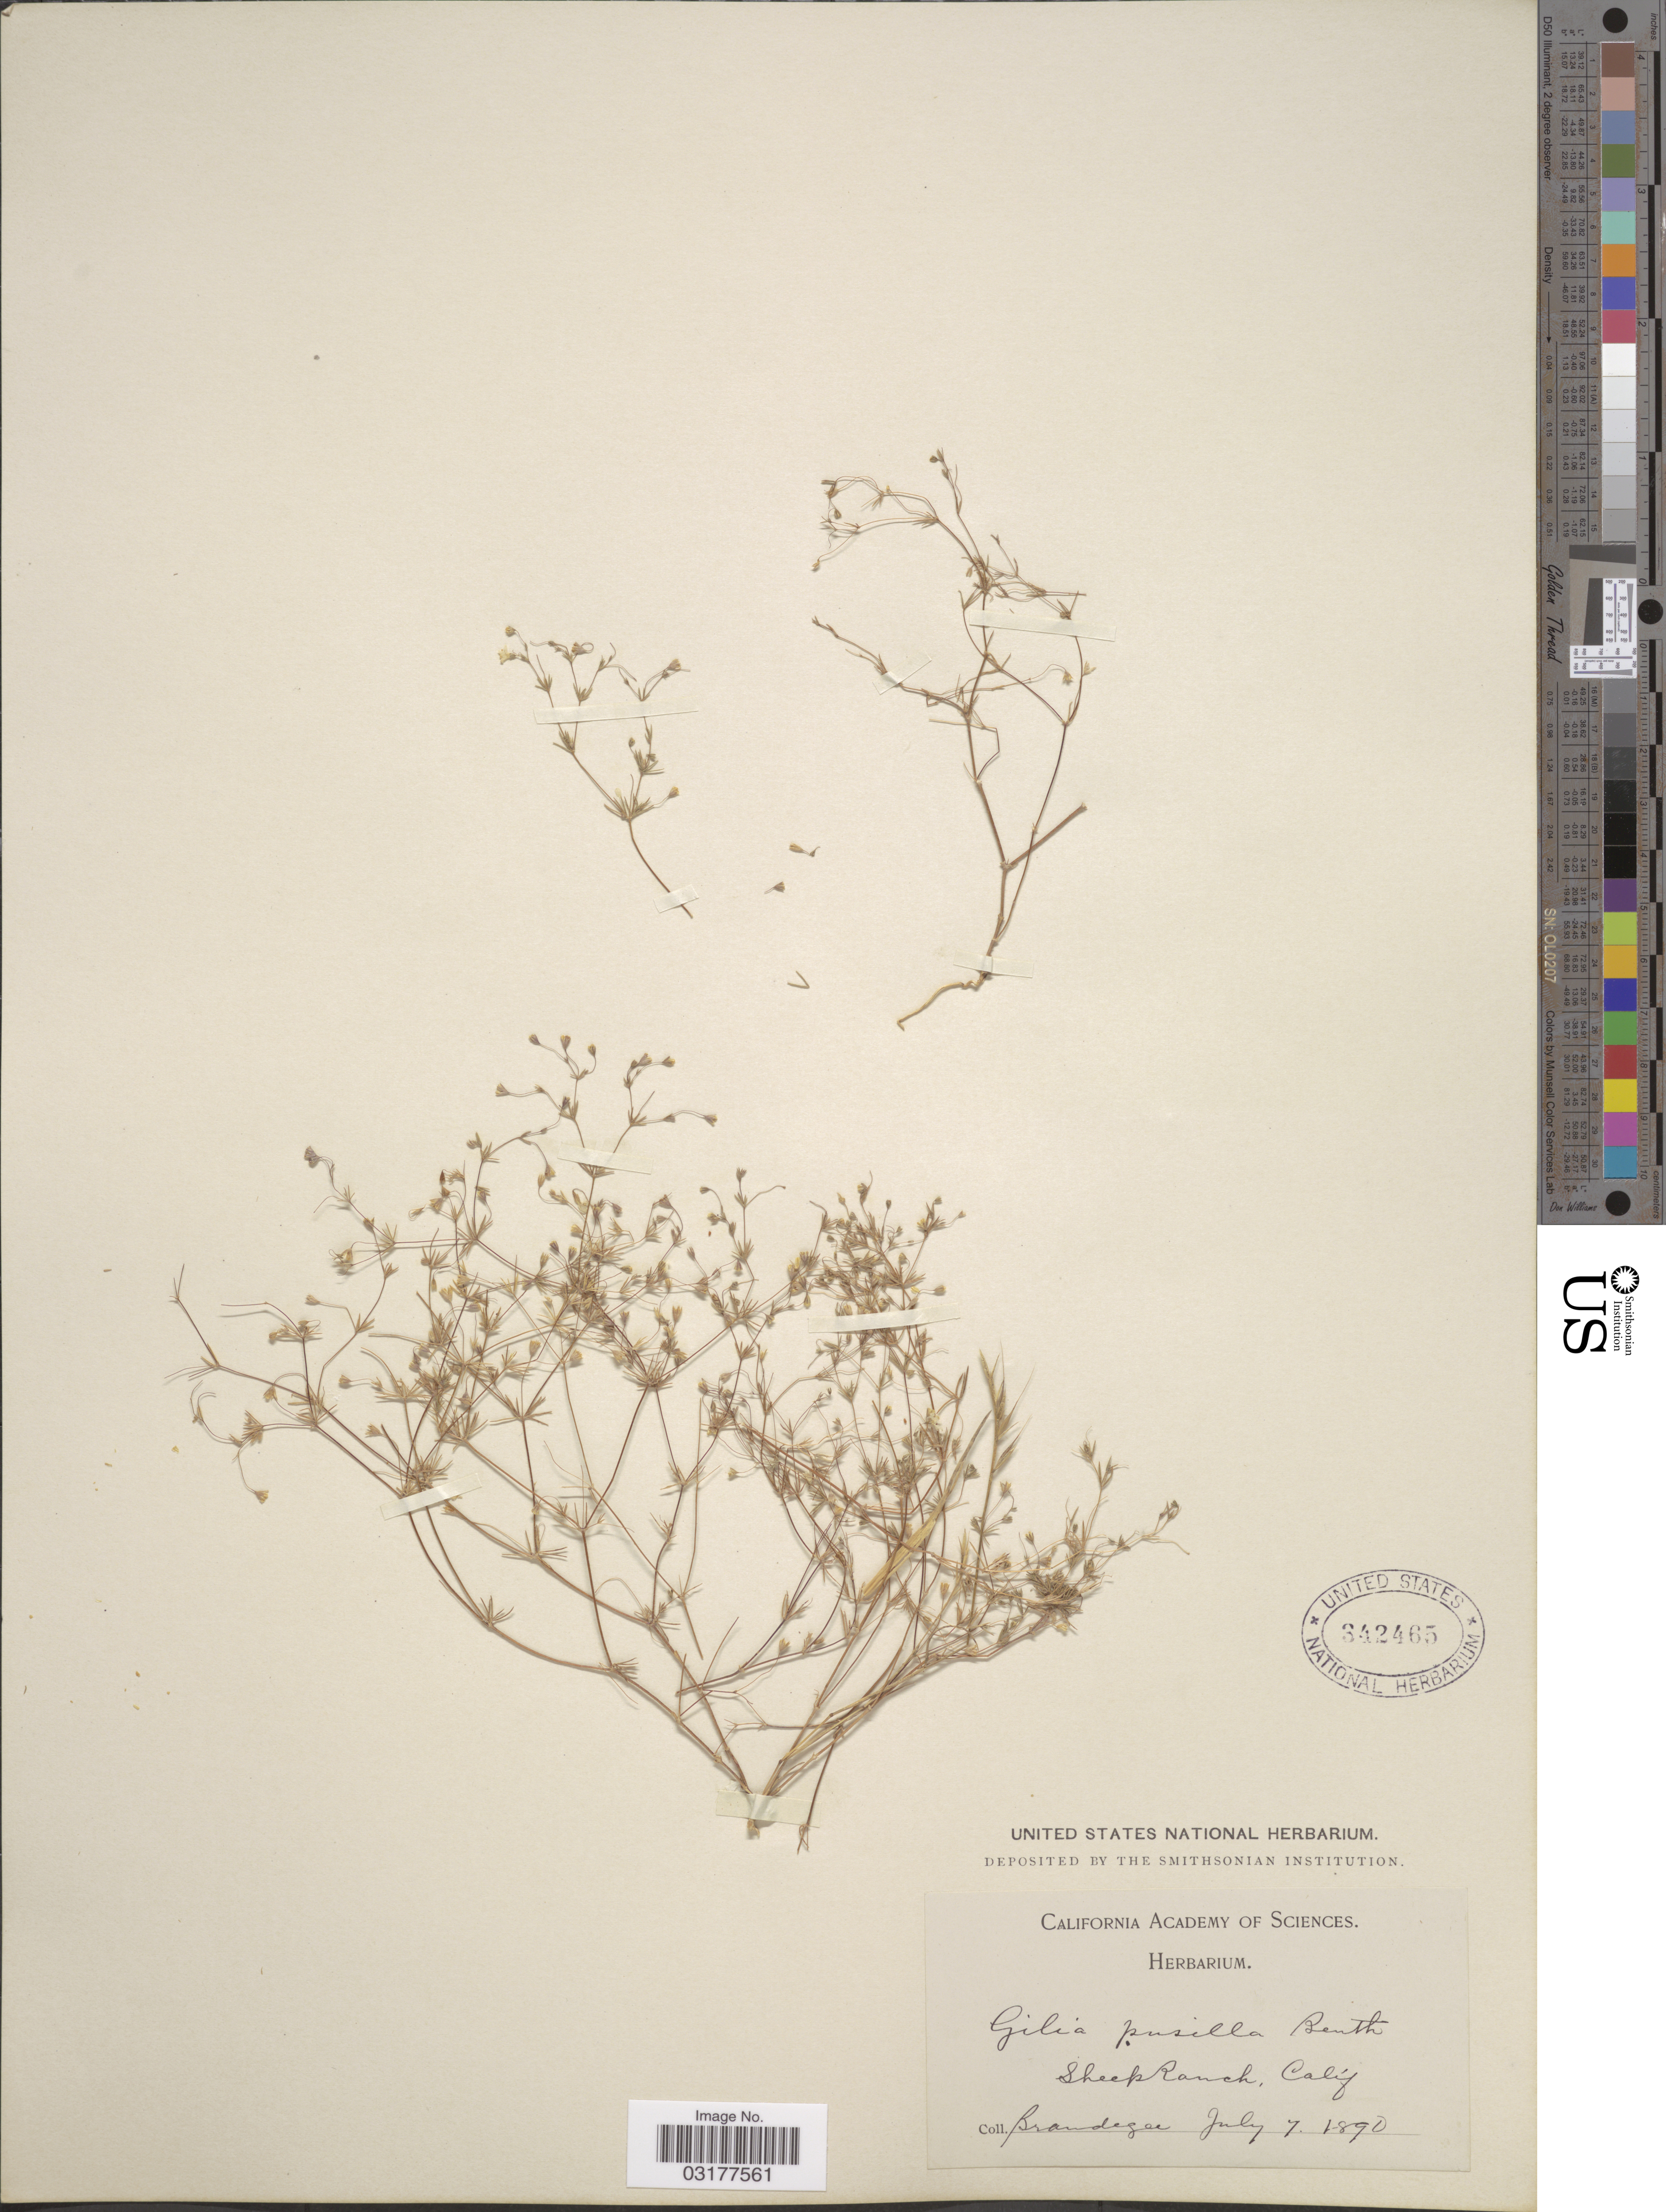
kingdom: Plantae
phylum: Tracheophyta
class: Magnoliopsida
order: Ericales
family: Polemoniaceae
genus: Leptosiphon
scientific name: Leptosiphon filipes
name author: (Benth.) J.M. Porter & L.A. Johnson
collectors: -- Brandegee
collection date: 1890-07-07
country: United States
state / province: California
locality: Sheep Ranch.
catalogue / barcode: US 342465